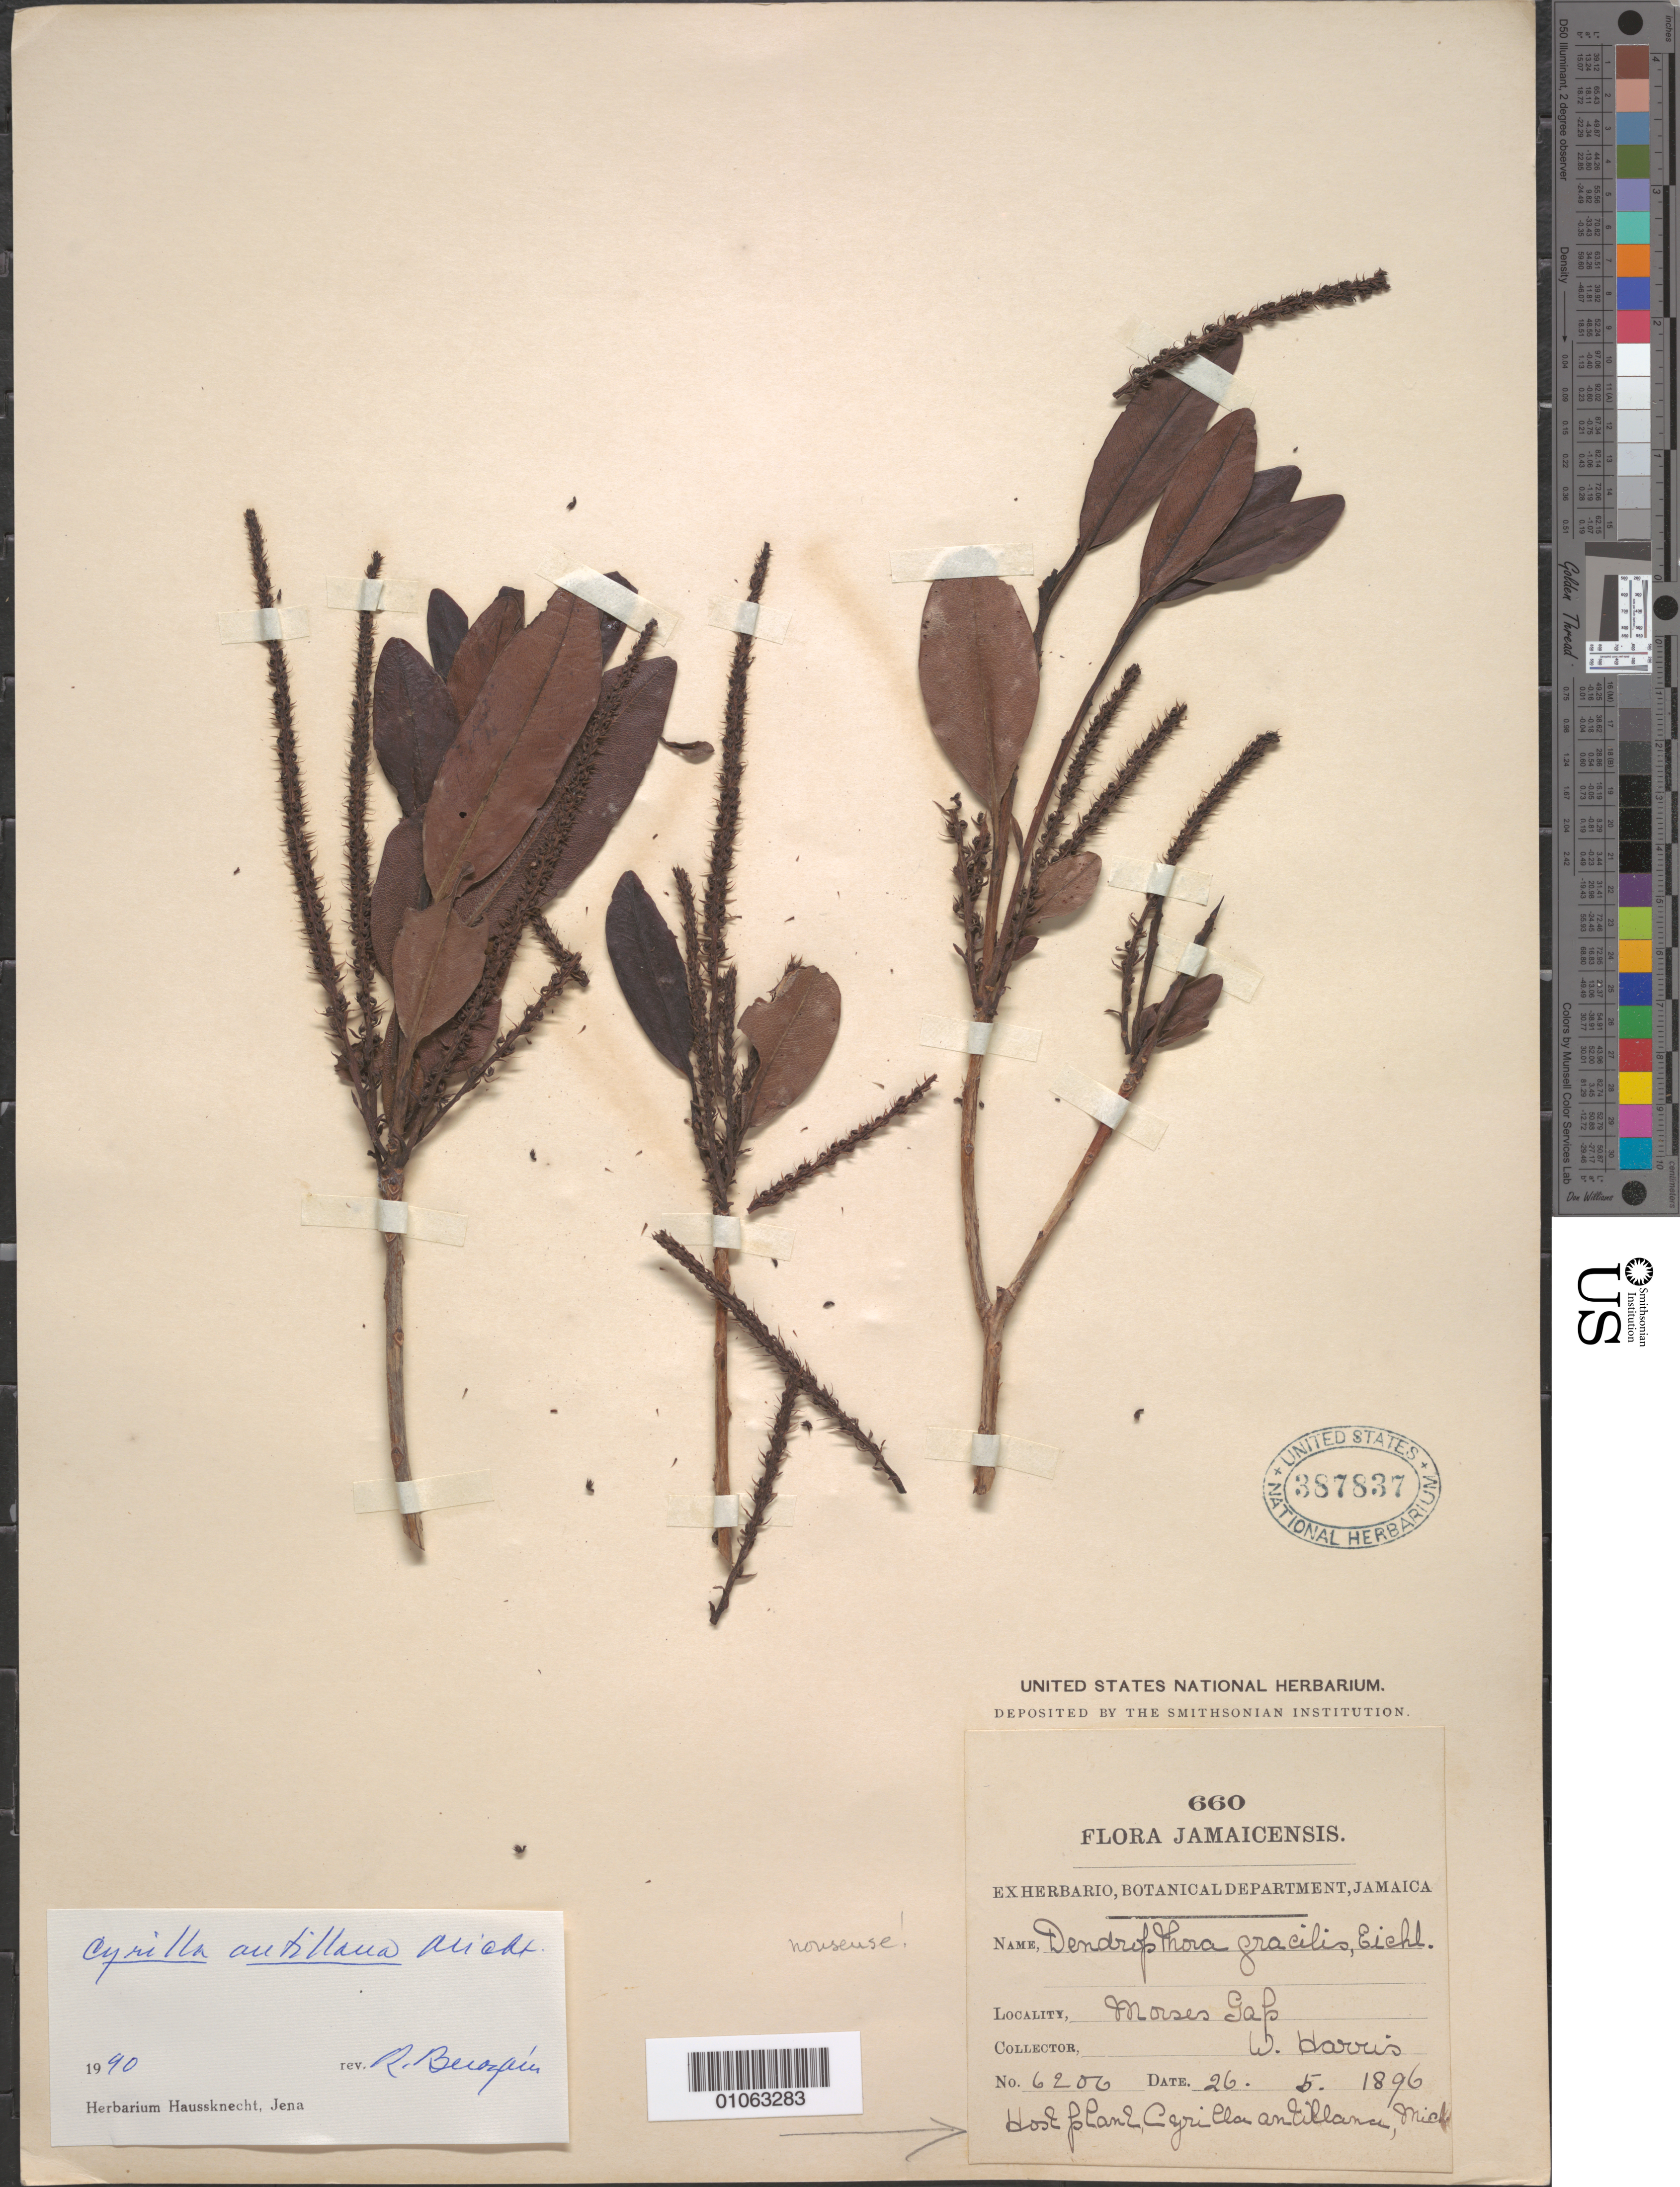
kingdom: Plantae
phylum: Tracheophyta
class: Magnoliopsida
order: Ericales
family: Cyrillaceae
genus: Cyrilla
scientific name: Cyrilla antillana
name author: Michx.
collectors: W. Harris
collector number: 6200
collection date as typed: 26 May 1896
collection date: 1896-05-26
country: Jamaica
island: Jamaica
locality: Morses Gap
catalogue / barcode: US 387837